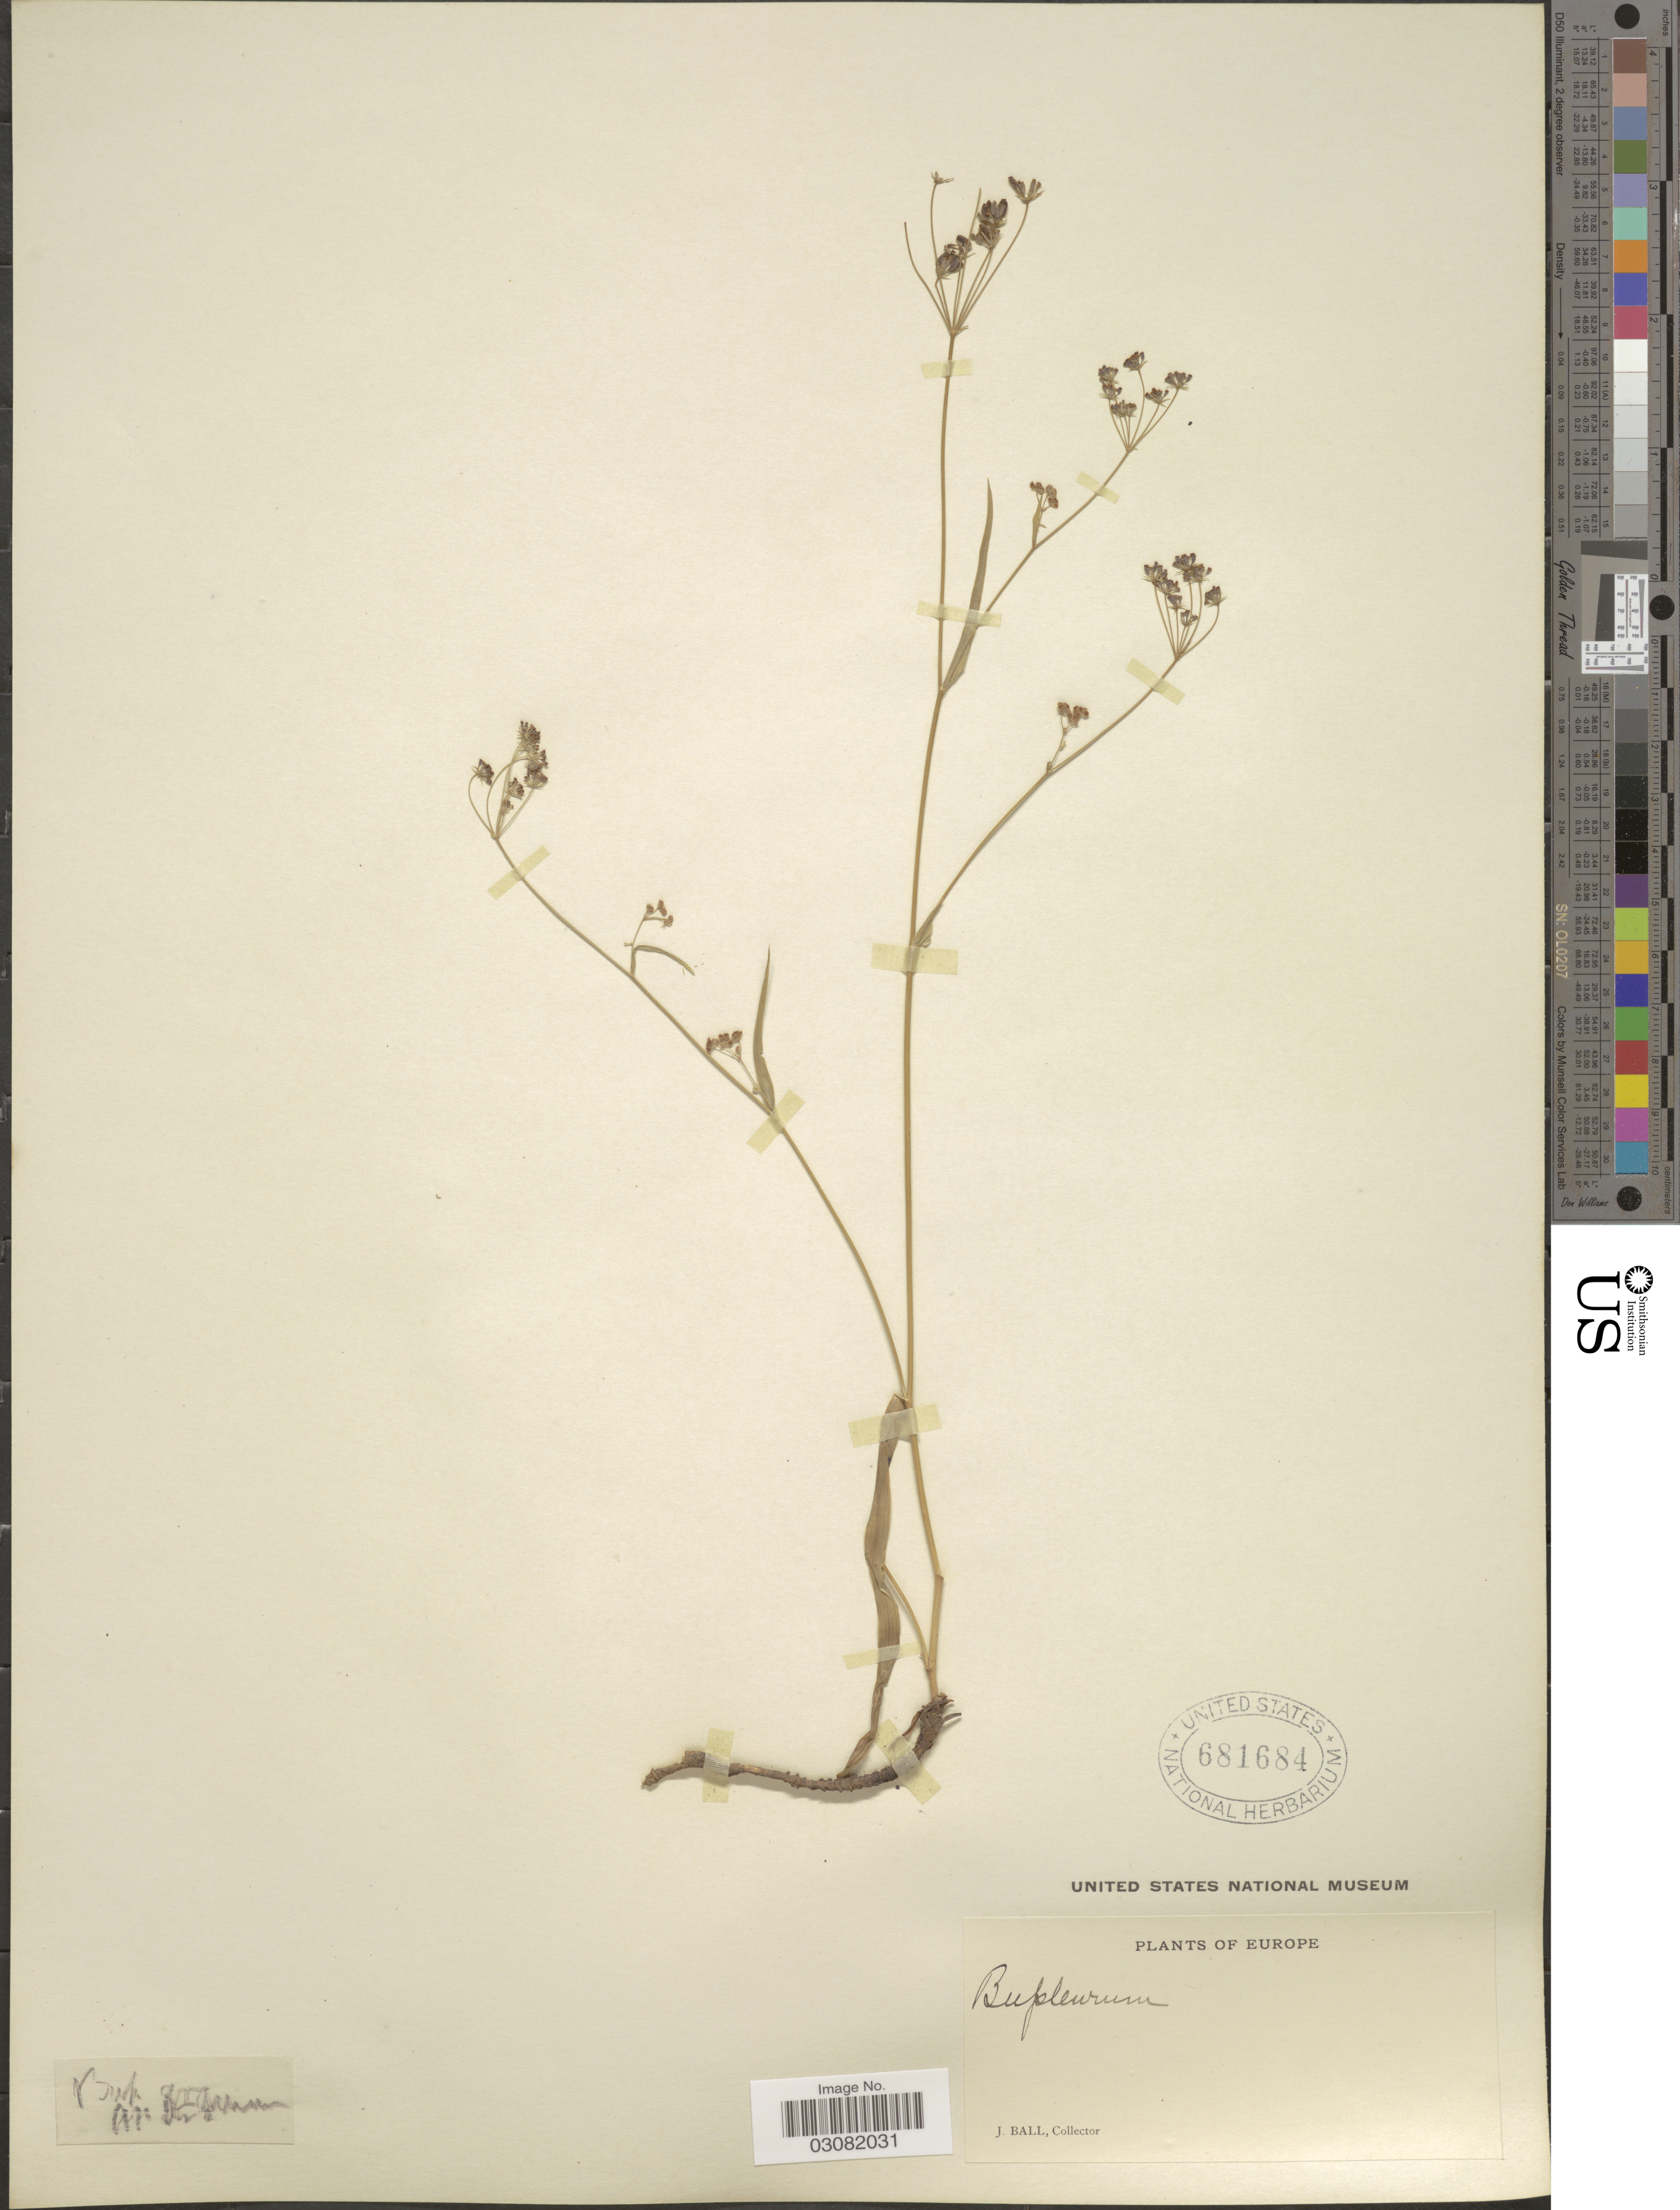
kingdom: Plantae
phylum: Tracheophyta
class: Magnoliopsida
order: Apiales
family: Apiaceae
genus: Bupleurum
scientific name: Bupleurum sp.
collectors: J. Ball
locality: Europe. [illegible text].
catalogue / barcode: US 681684